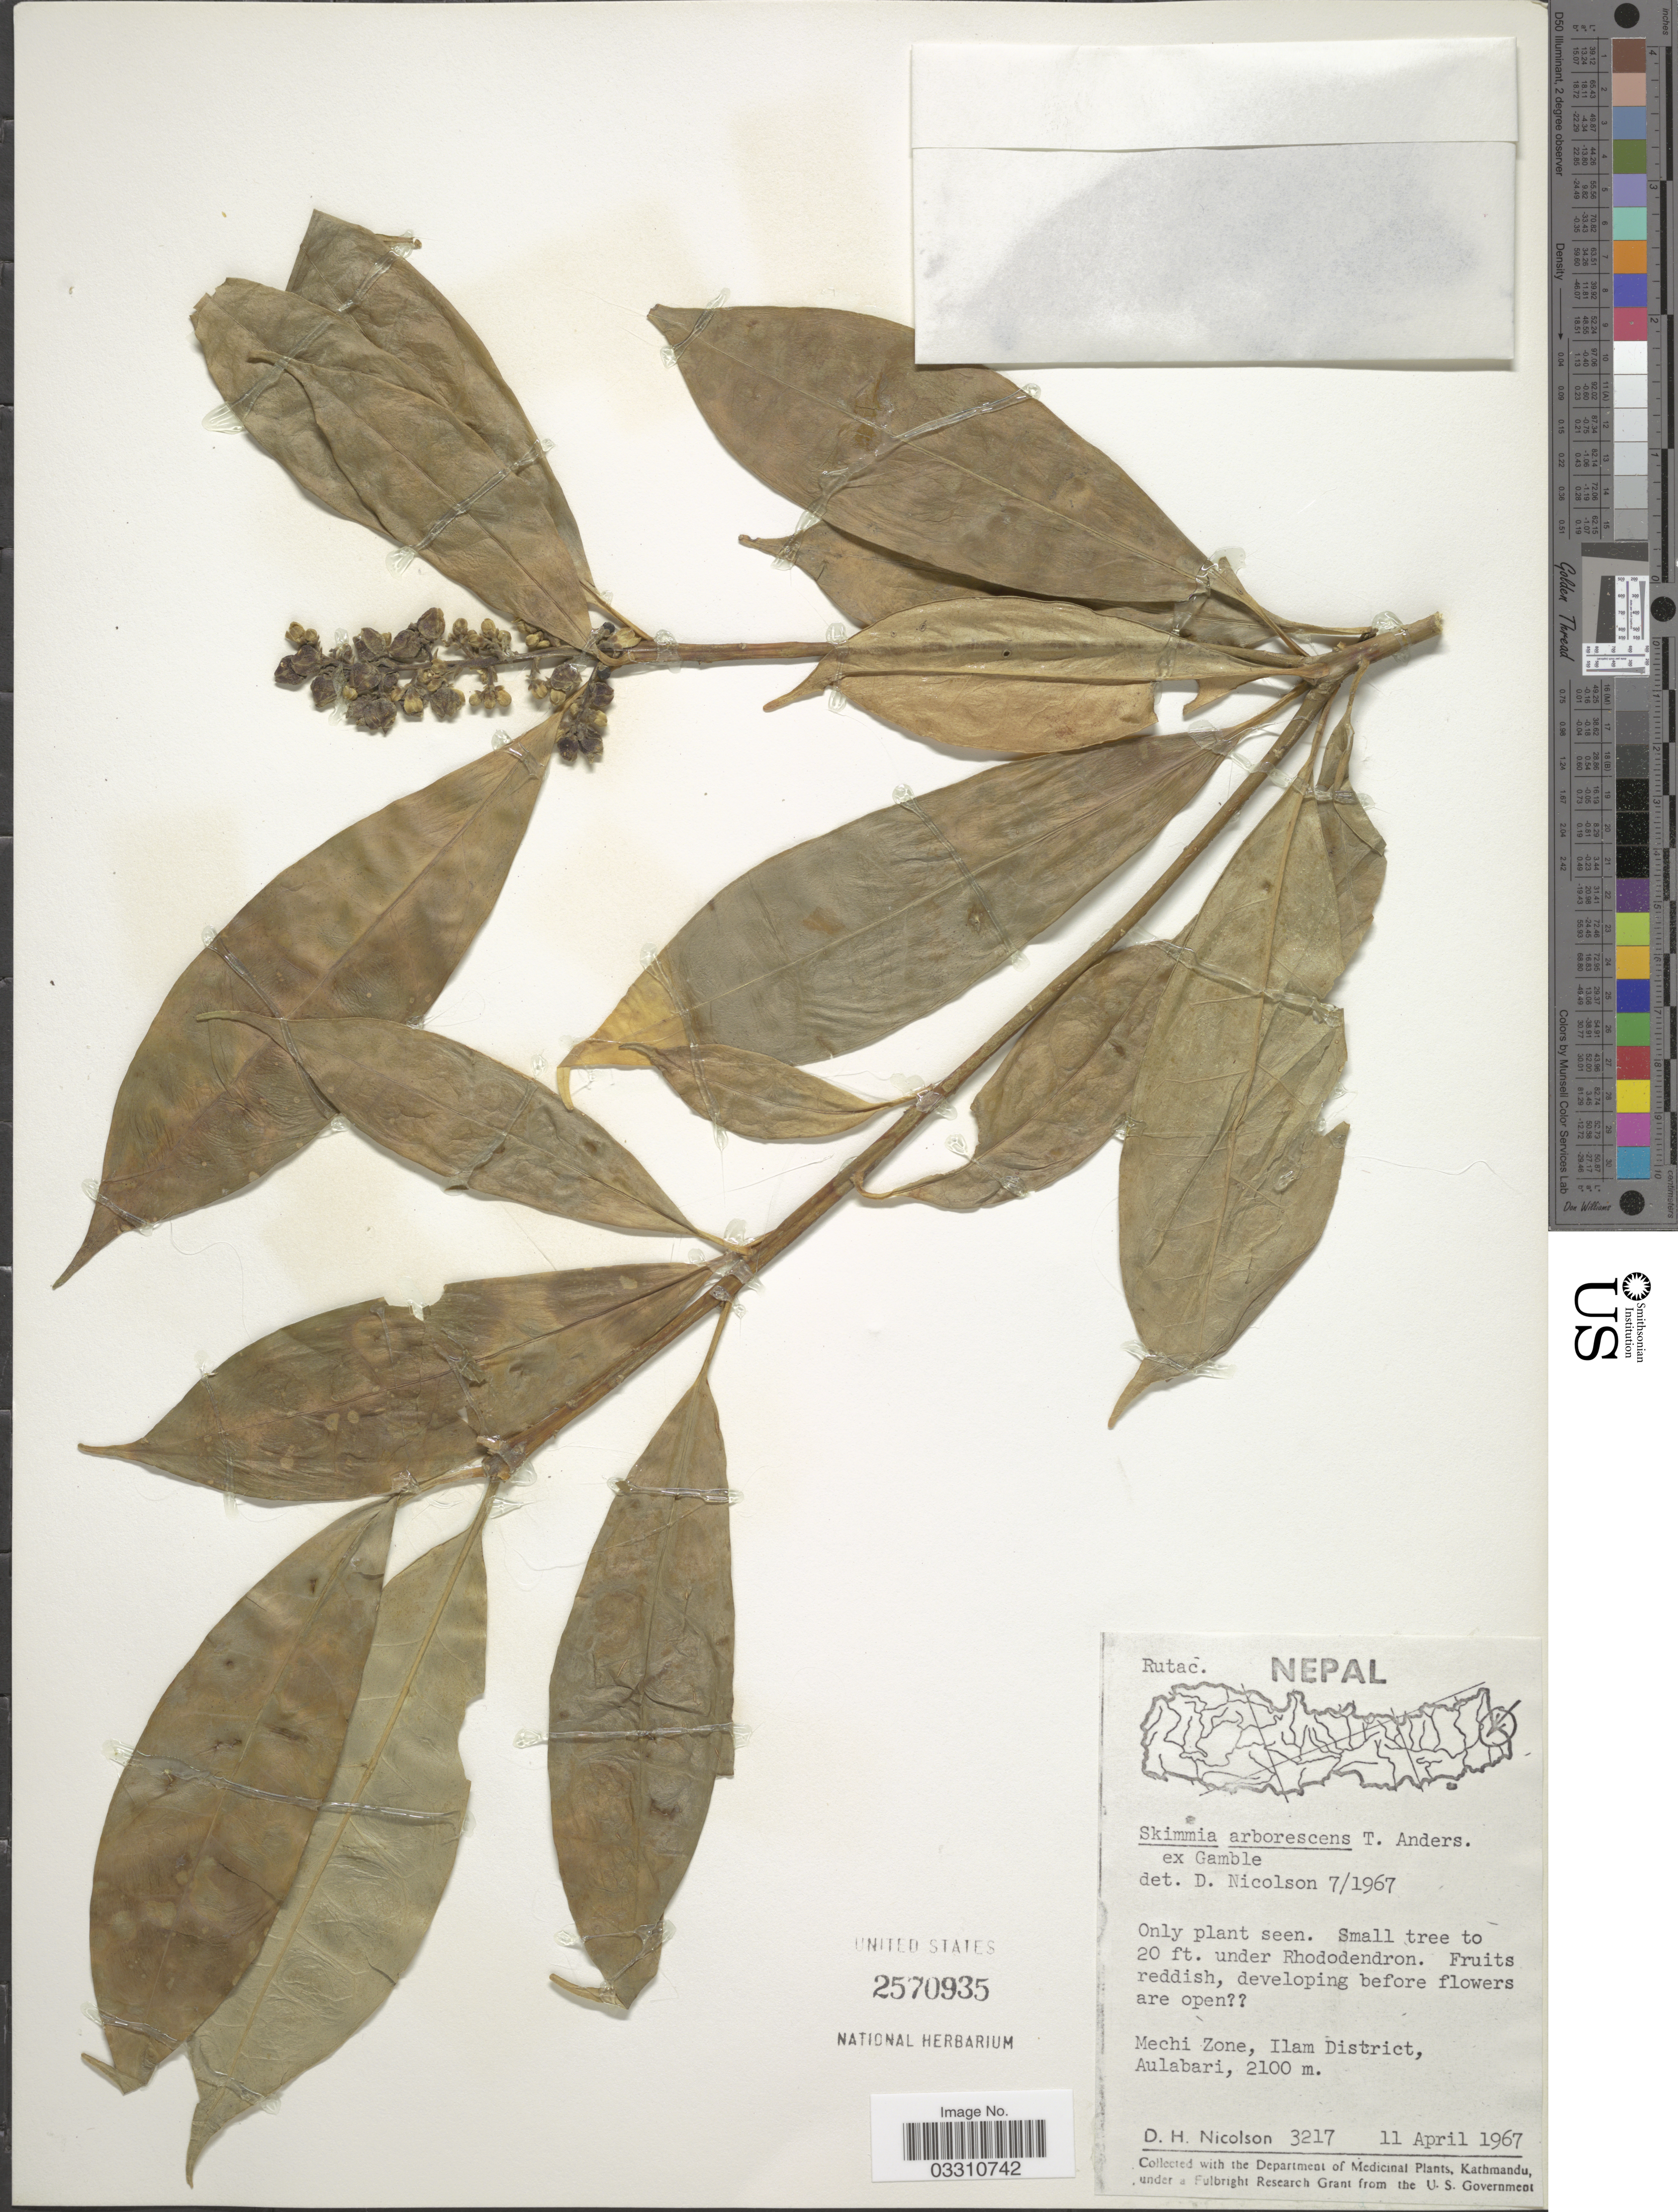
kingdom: Plantae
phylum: Tracheophyta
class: Magnoliopsida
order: Sapindales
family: Rutaceae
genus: Skimmia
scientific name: Skimmia arborescens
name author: T. Anders. & Gamble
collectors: D. H. Nicolson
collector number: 3217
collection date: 1967-04-11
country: Nepal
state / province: Mechi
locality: Mechi Zone, Ilam District, Aulabari.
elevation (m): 2100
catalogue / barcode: US 2570935